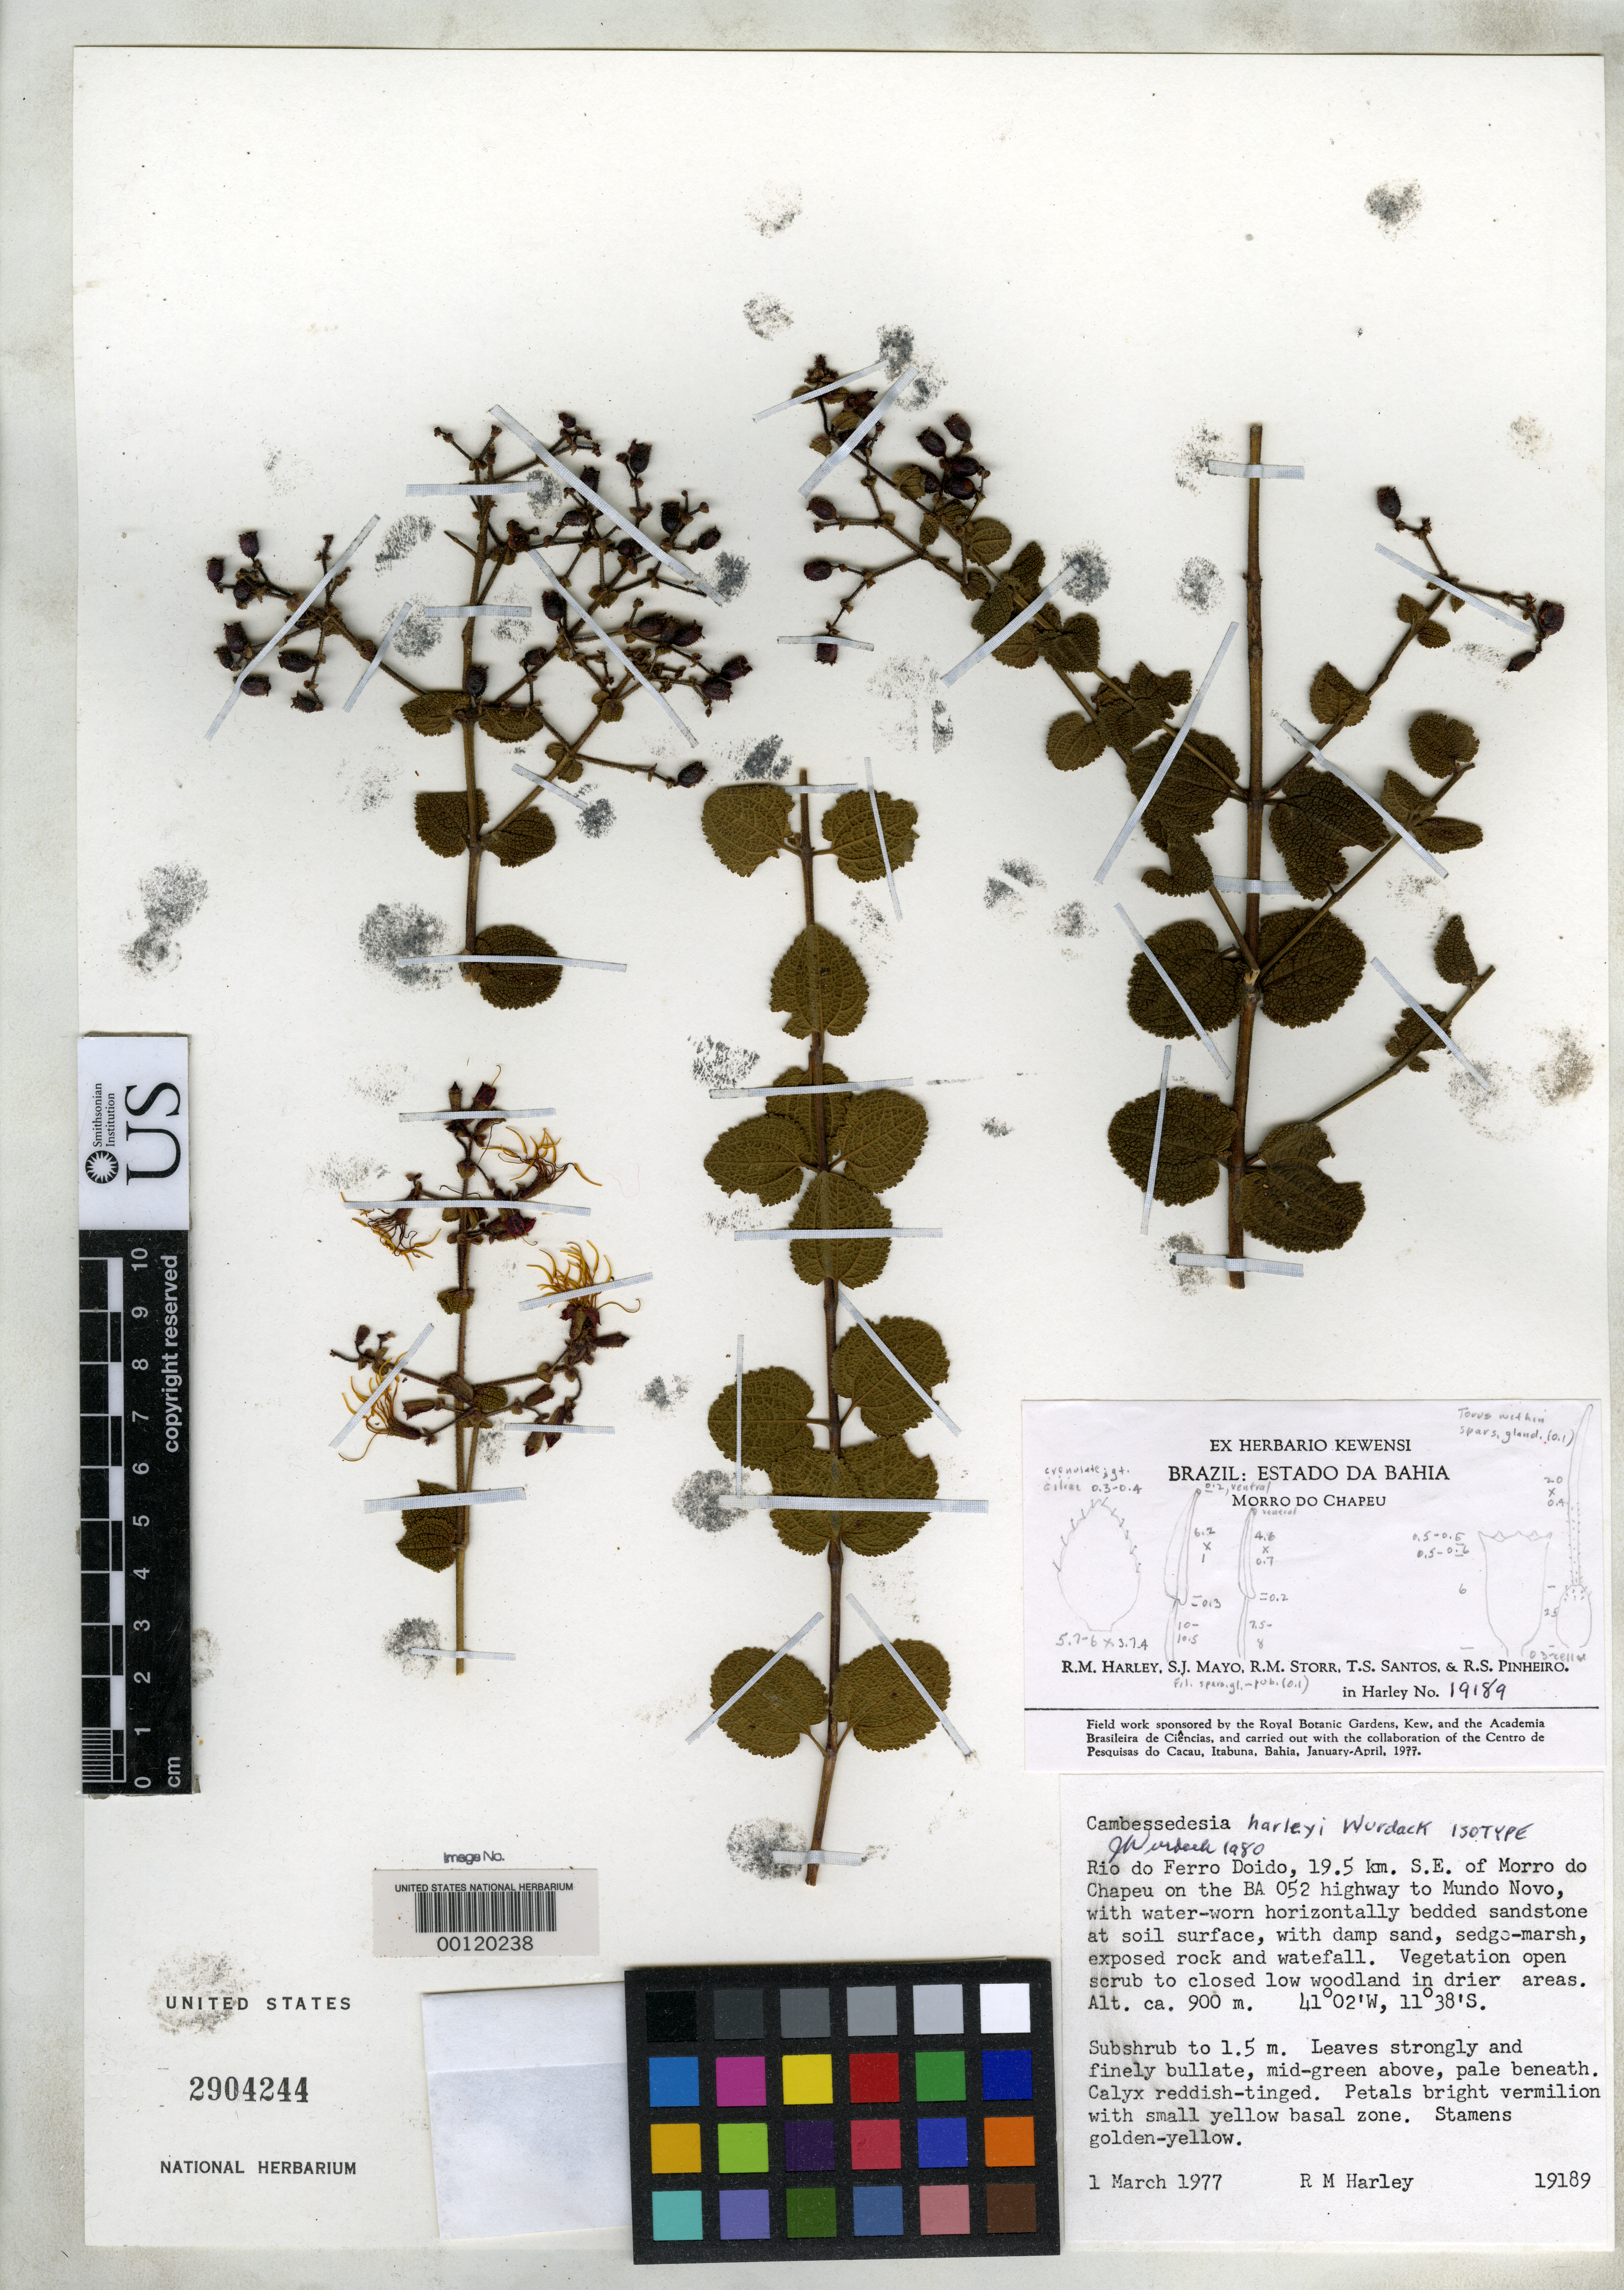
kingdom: Plantae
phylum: Tracheophyta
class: Magnoliopsida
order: Myrtales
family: Melastomataceae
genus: Cambessedesia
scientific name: Cambessedesia harleyi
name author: Wurdack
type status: Isotype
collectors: R. M. Harley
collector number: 19189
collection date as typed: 01 Mar 1977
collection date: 1977-03-01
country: Brazil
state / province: Bahia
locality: Rio do Ferro Doido, 19.5 km SE of Morro do Chapeu.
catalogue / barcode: US 2904244